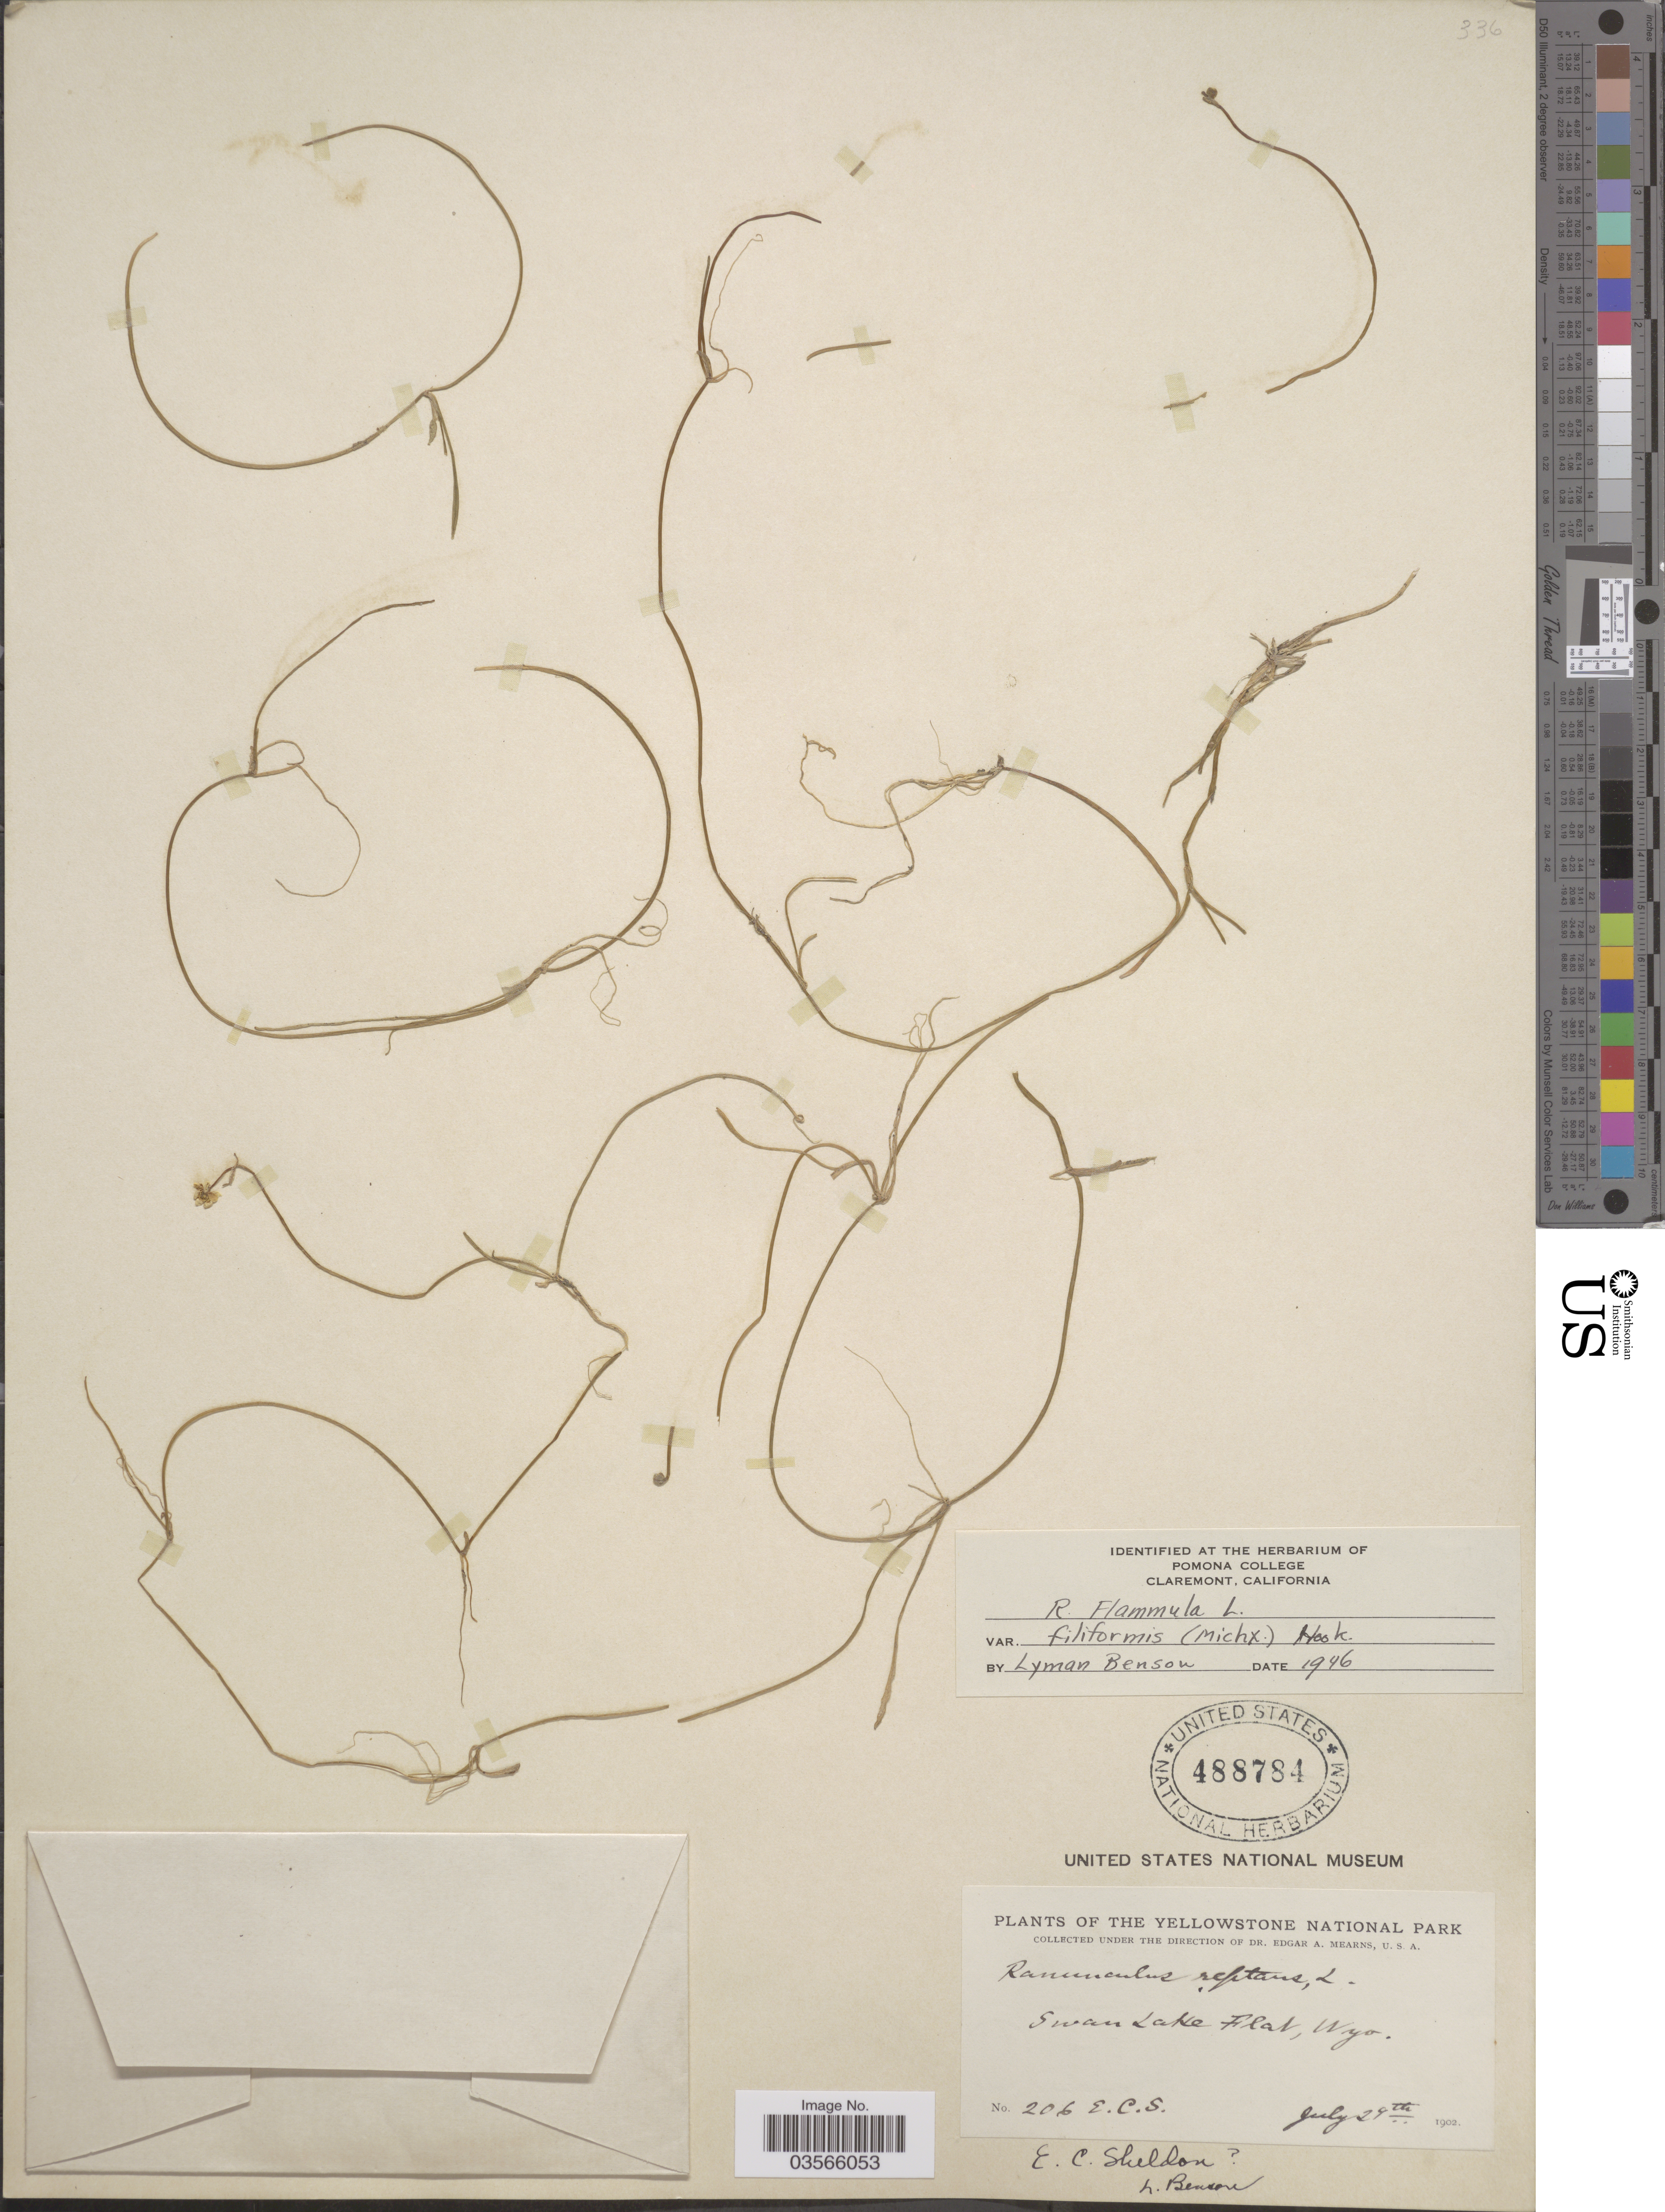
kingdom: Plantae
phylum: Tracheophyta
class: Magnoliopsida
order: Ranunculales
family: Ranunculaceae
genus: Ranunculus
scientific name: Ranunculus flammula var. filiformis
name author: (Michx.) Hook.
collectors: E. S. Sheldon & L. Benson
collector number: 206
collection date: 1902-07-29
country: United States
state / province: Wyoming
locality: The Yellowstone National Park. Swan Lake Flat.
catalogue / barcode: US 488784